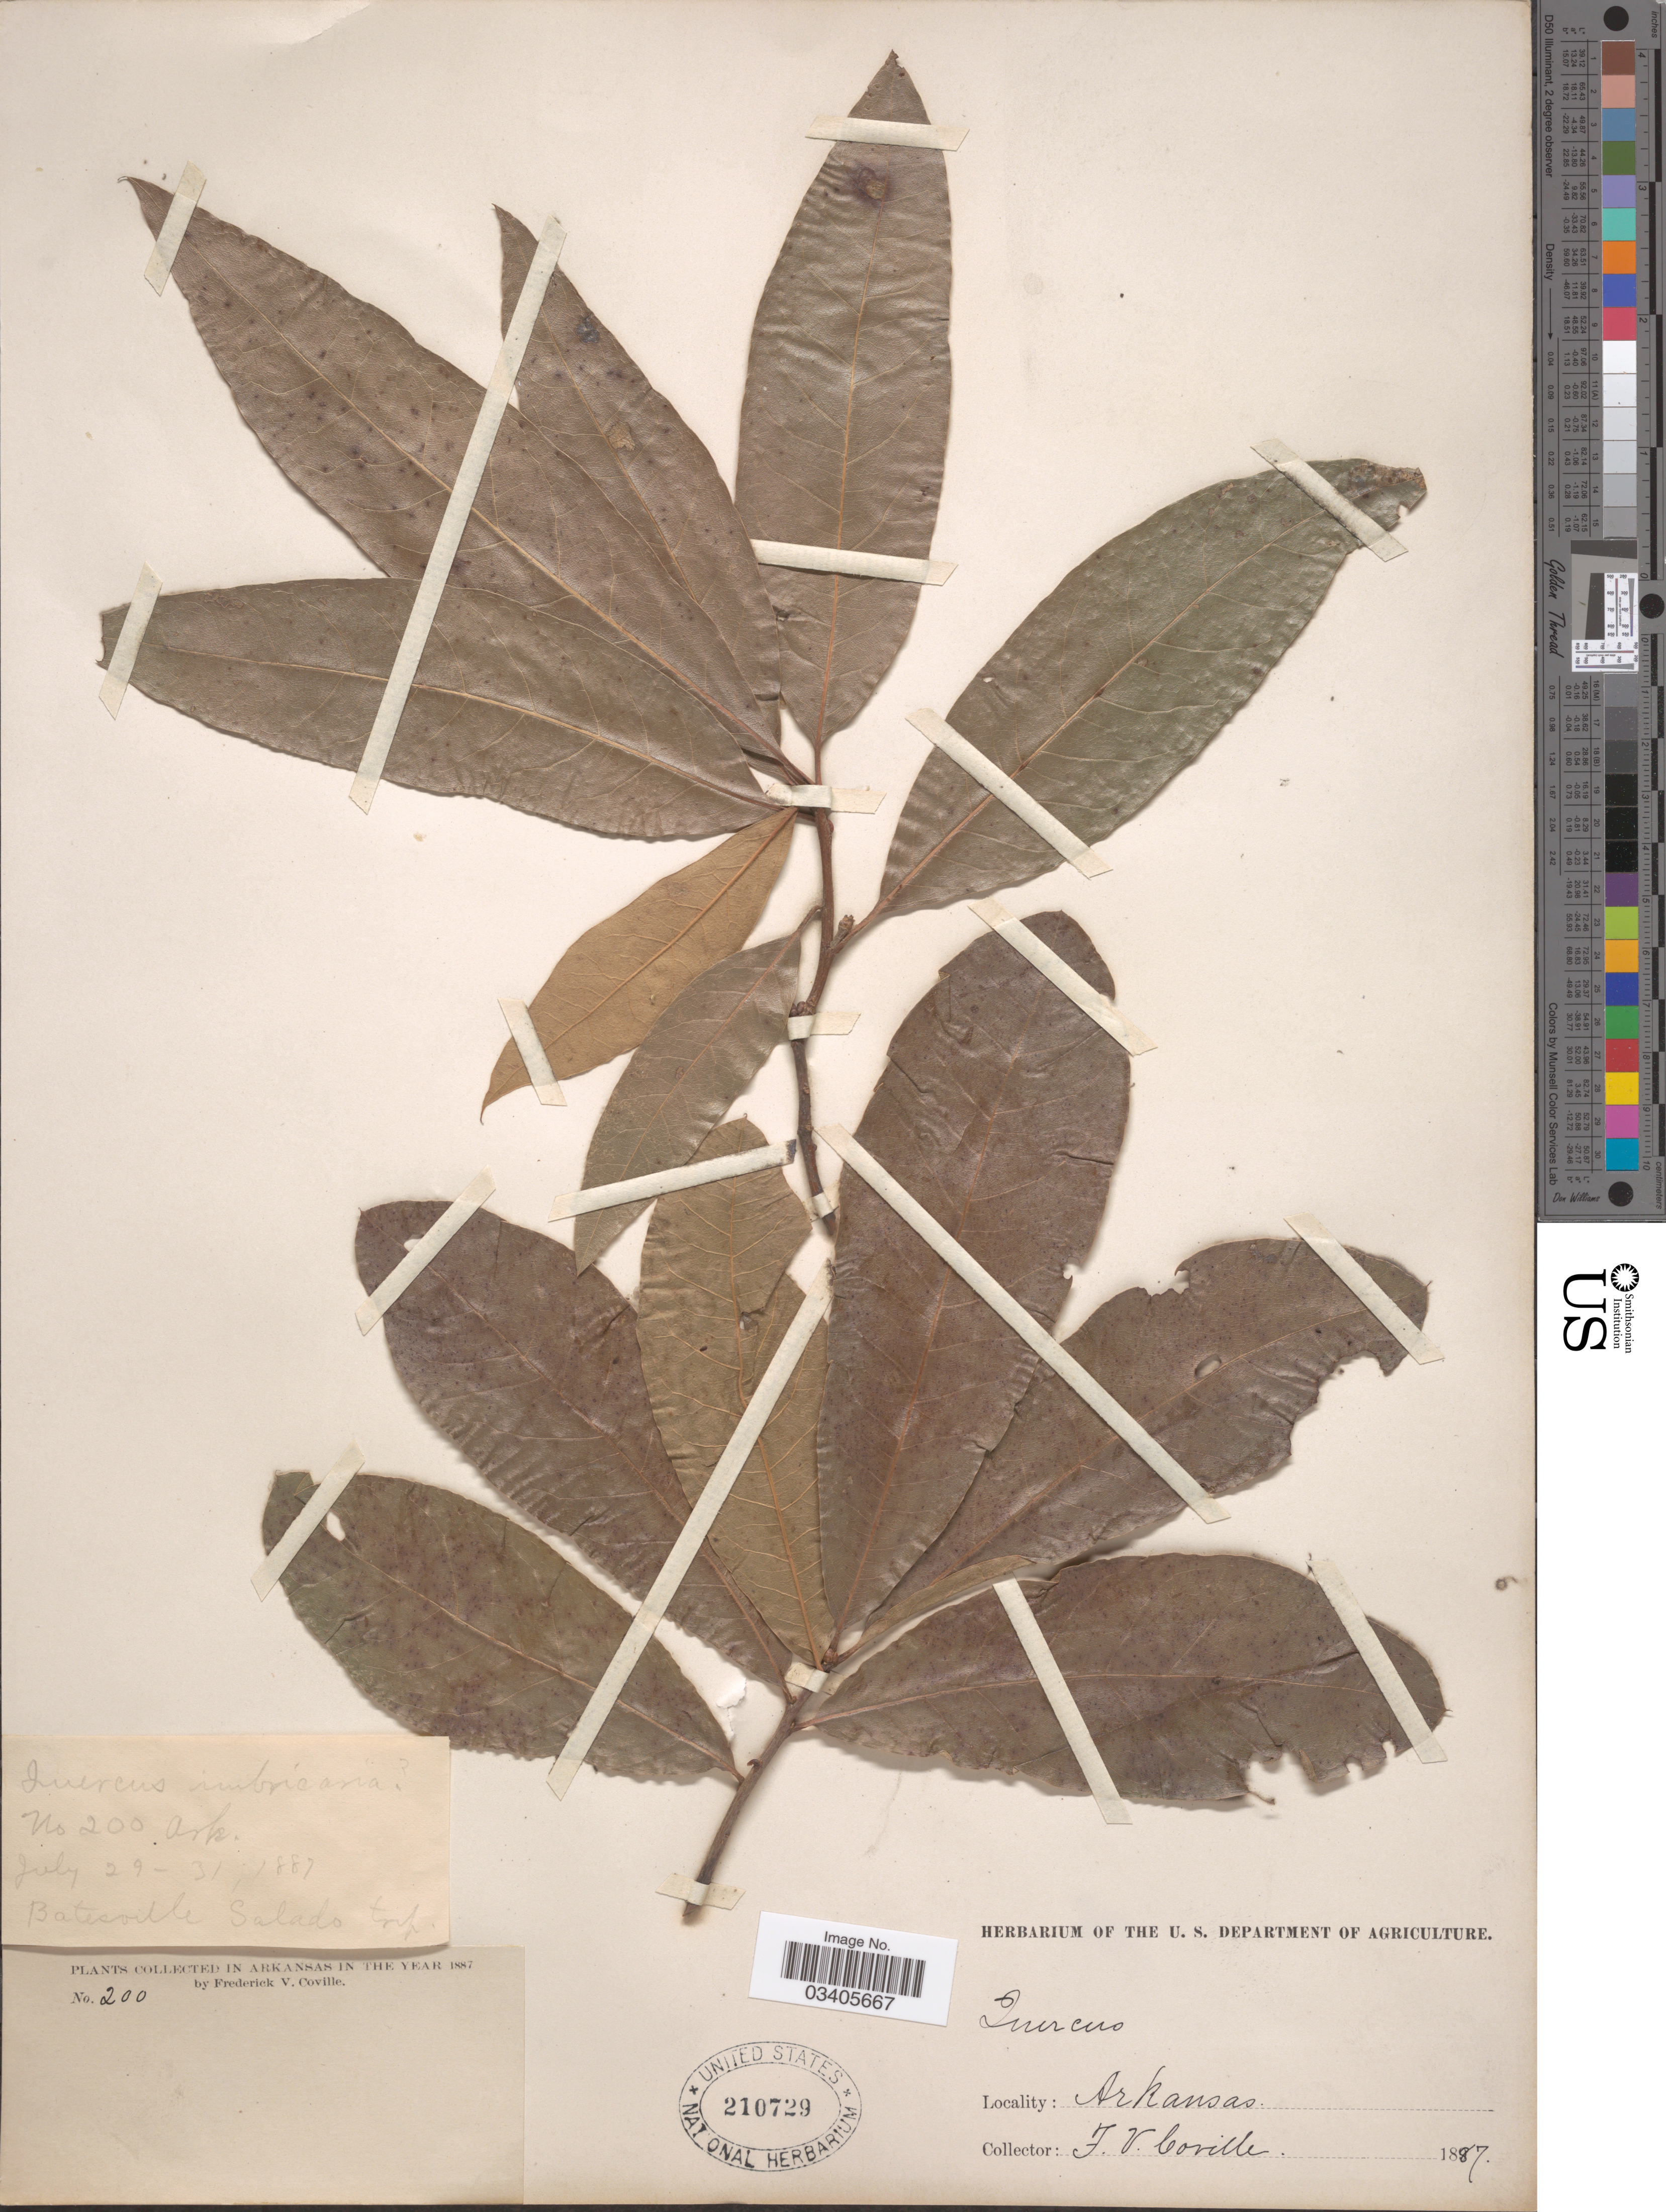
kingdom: Plantae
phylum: Tracheophyta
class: Magnoliopsida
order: Fagales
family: Fagaceae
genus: Quercus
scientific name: Quercus imbricaria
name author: Michx.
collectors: F. V. Coville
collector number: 200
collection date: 1887-07-29/1887-07-31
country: United States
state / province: Arkansas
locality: Batesville Salado twp.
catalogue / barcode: US 210729